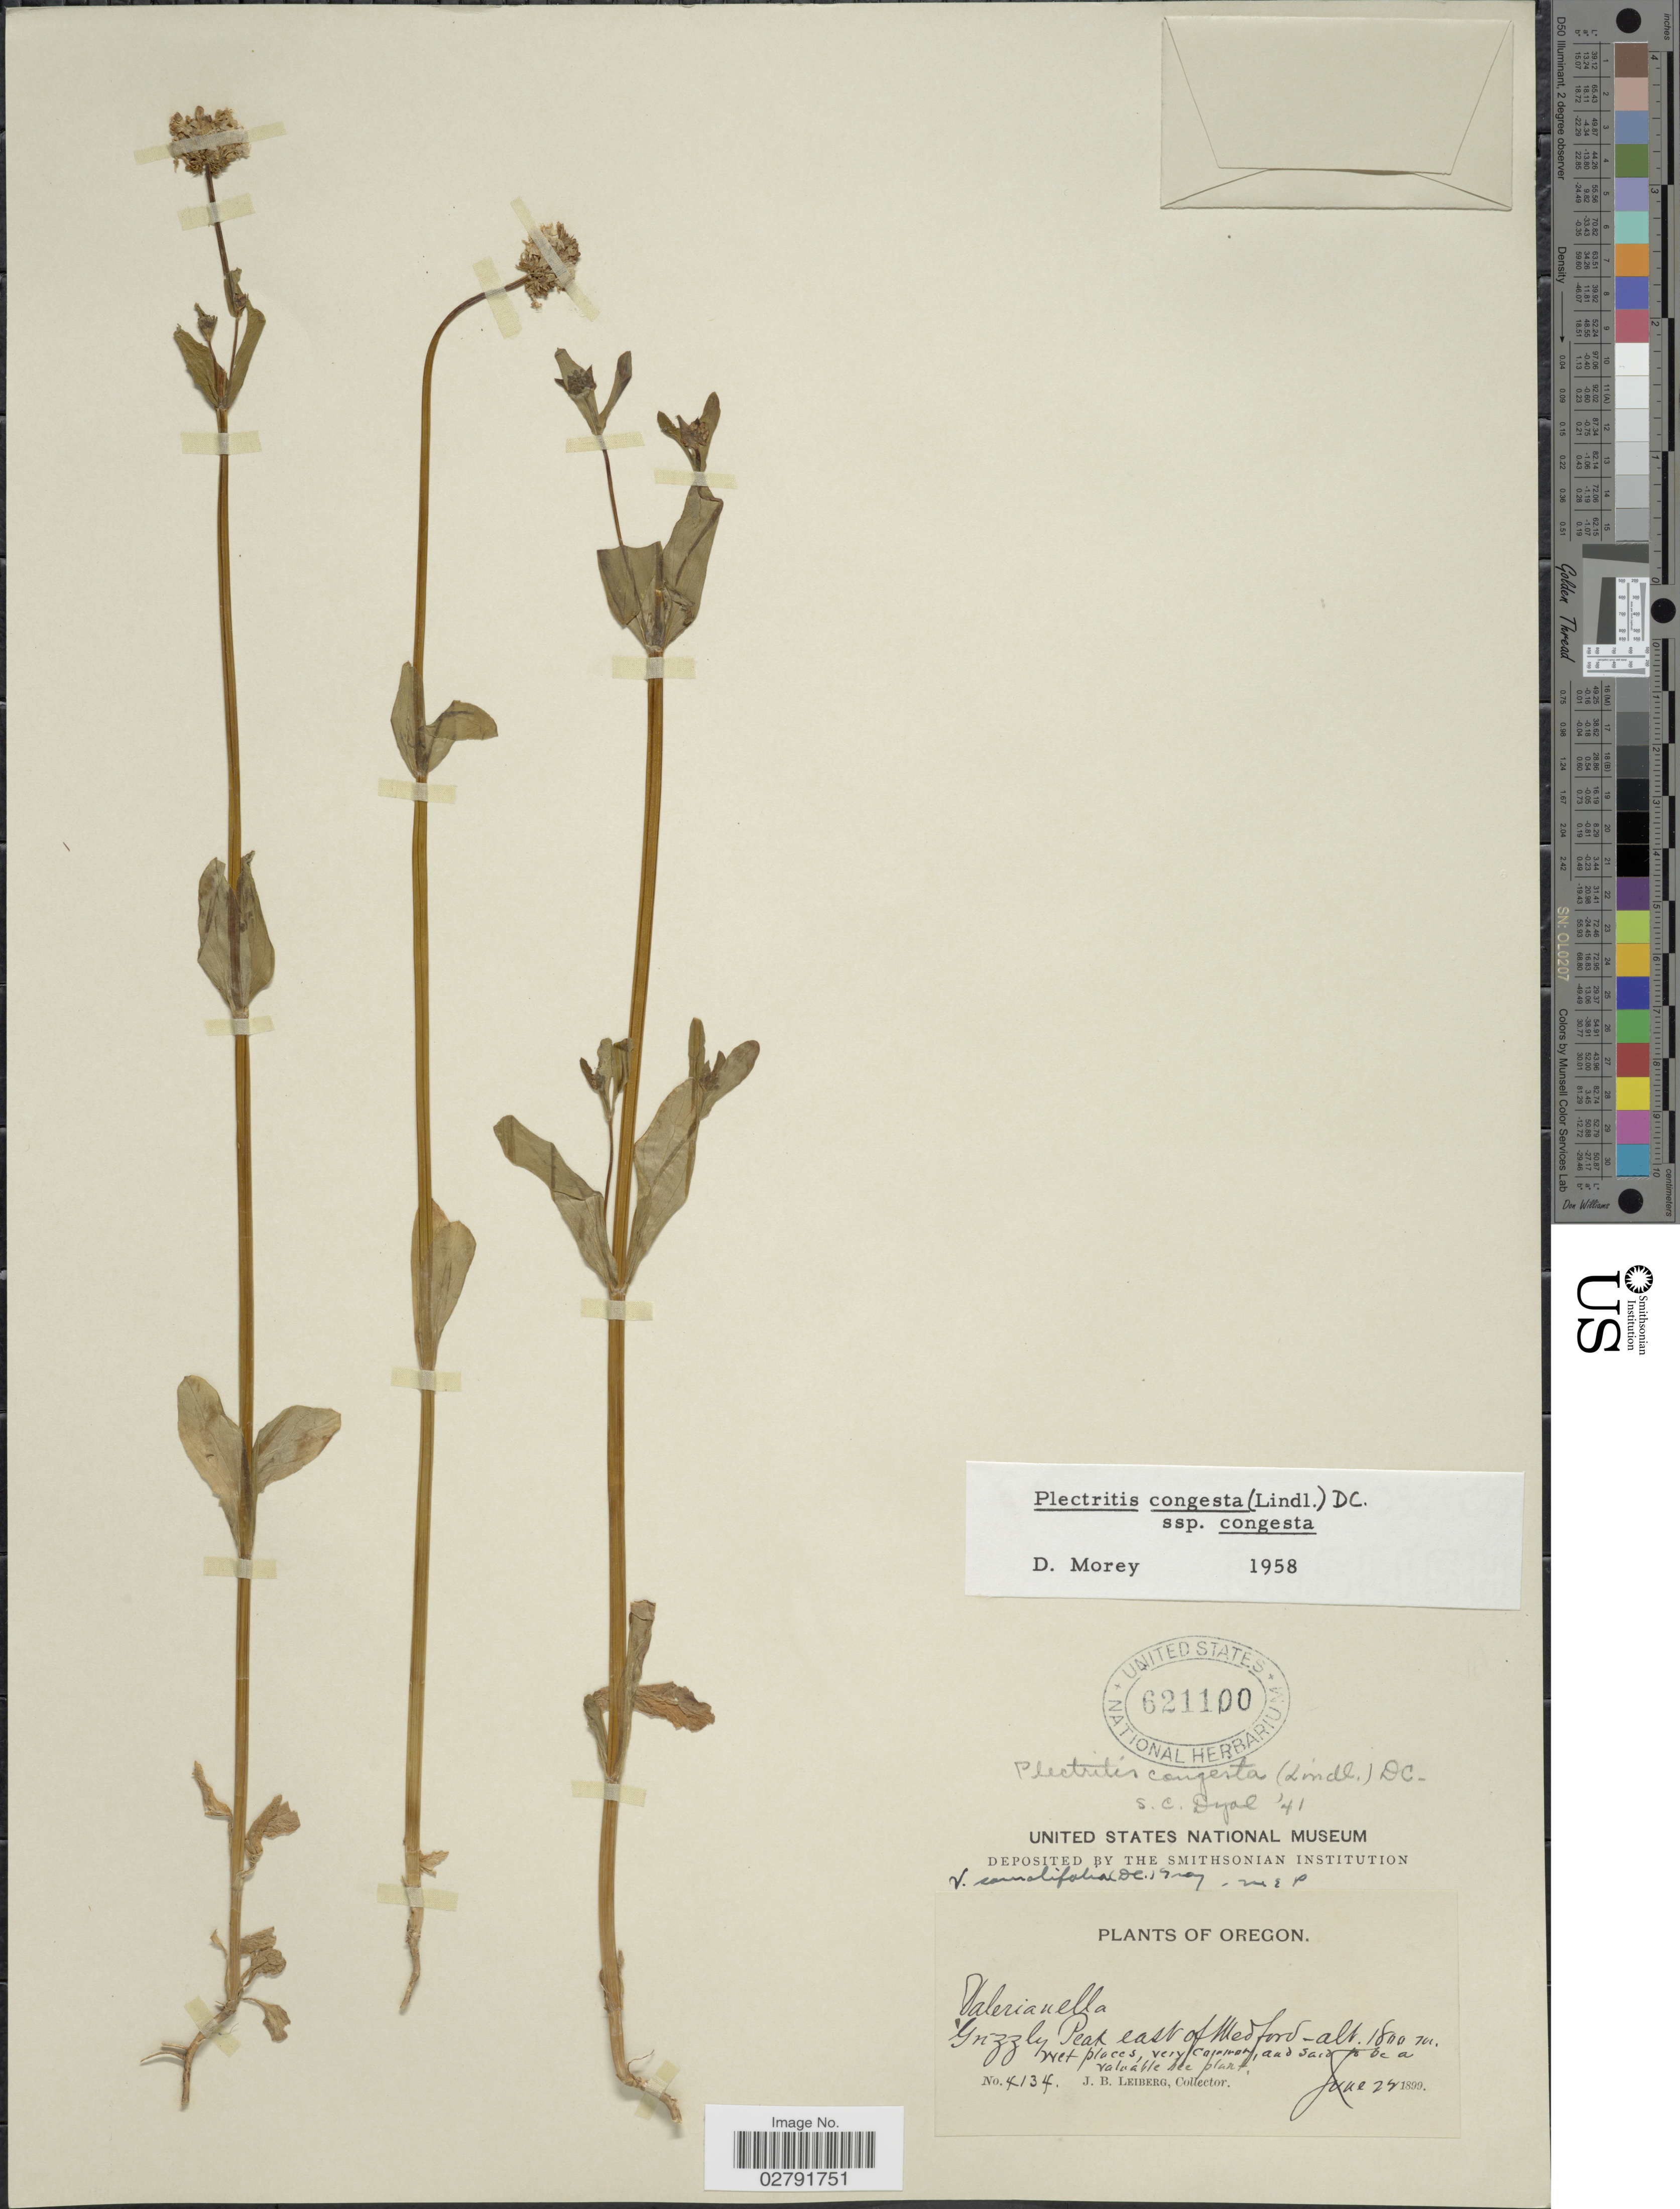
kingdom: Plantae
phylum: Tracheophyta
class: Magnoliopsida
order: Dipsacales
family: Caprifoliaceae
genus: Plectritis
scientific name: Plectritis congesta subsp. congesta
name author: (Lindl.) DC.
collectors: J. B. Leiberg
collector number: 4134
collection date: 1898-06-24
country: United States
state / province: Oregon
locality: Grizzly Peak east of Medford.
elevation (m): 1800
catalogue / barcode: US 621100